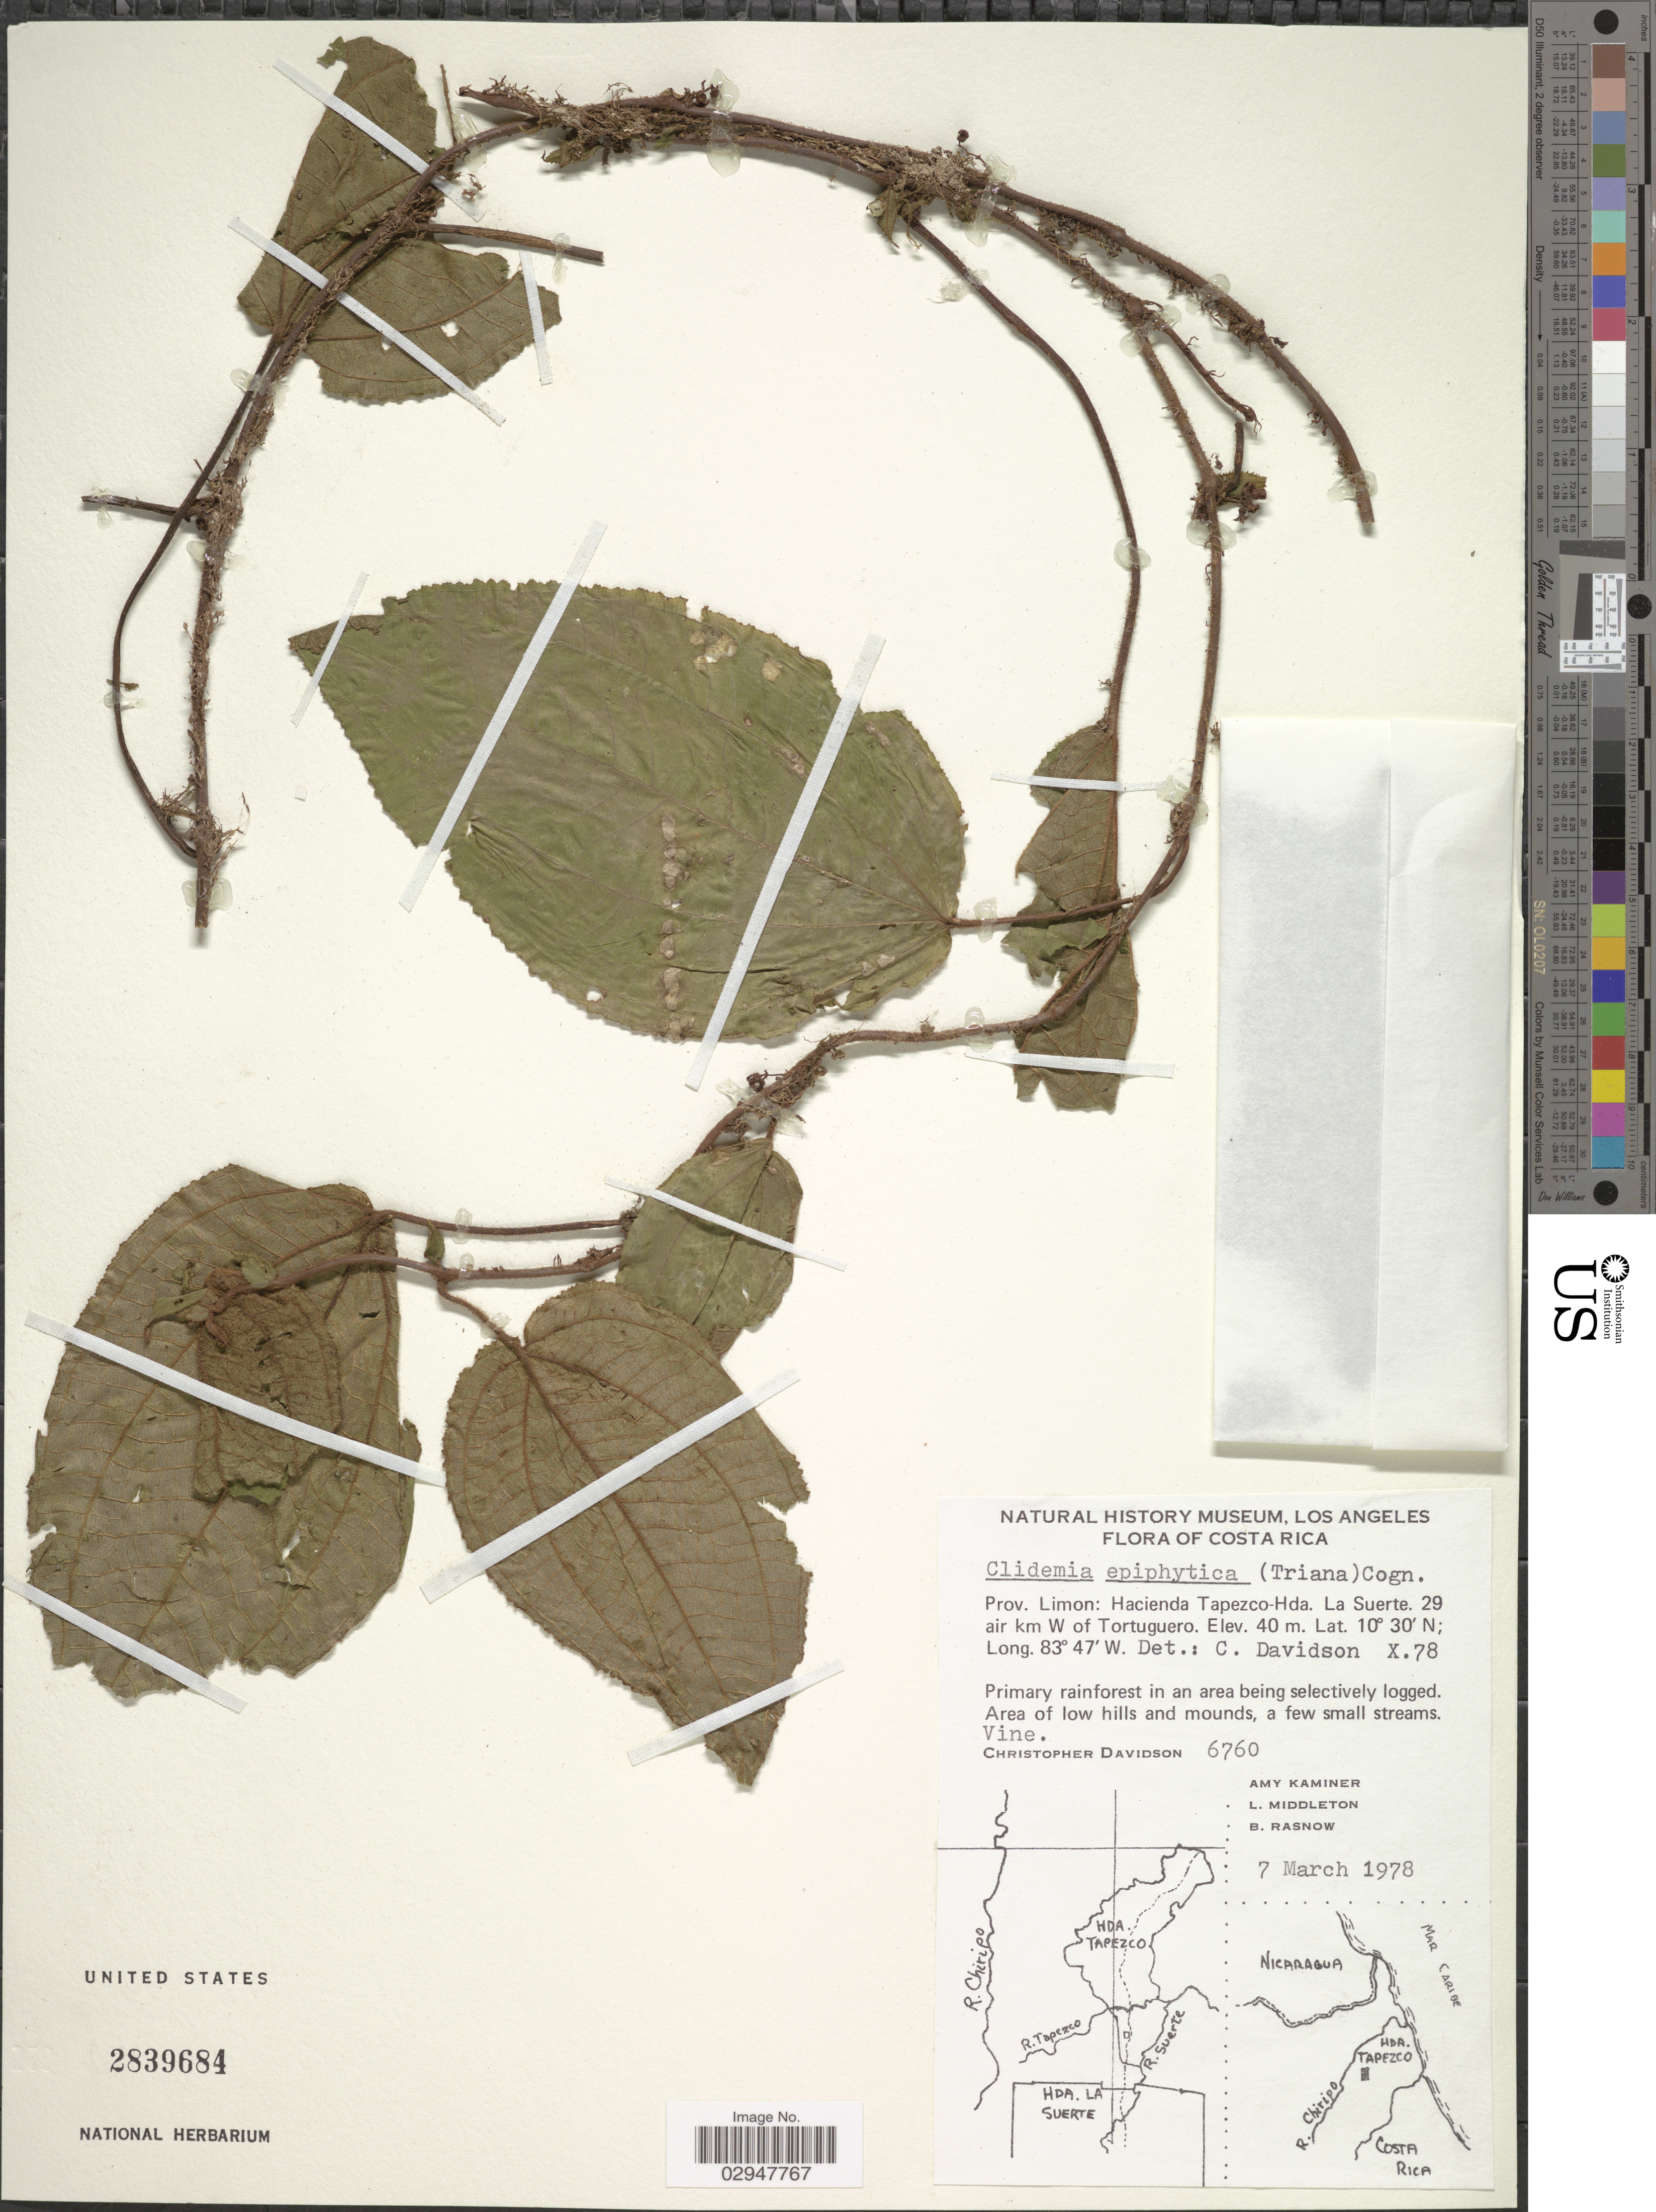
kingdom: Plantae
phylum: Tracheophyta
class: Magnoliopsida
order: Myrtales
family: Melastomataceae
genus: Clidemia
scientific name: Clidemia epiphytica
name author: (Triana) Cogn.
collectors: C. Davidson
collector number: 6760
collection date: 1978-03-07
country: Costa Rica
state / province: Limón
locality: Hacienda Tapezco-Hda. La Suerte, 29 air km W of Tortuguero.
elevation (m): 40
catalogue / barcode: US 2839684